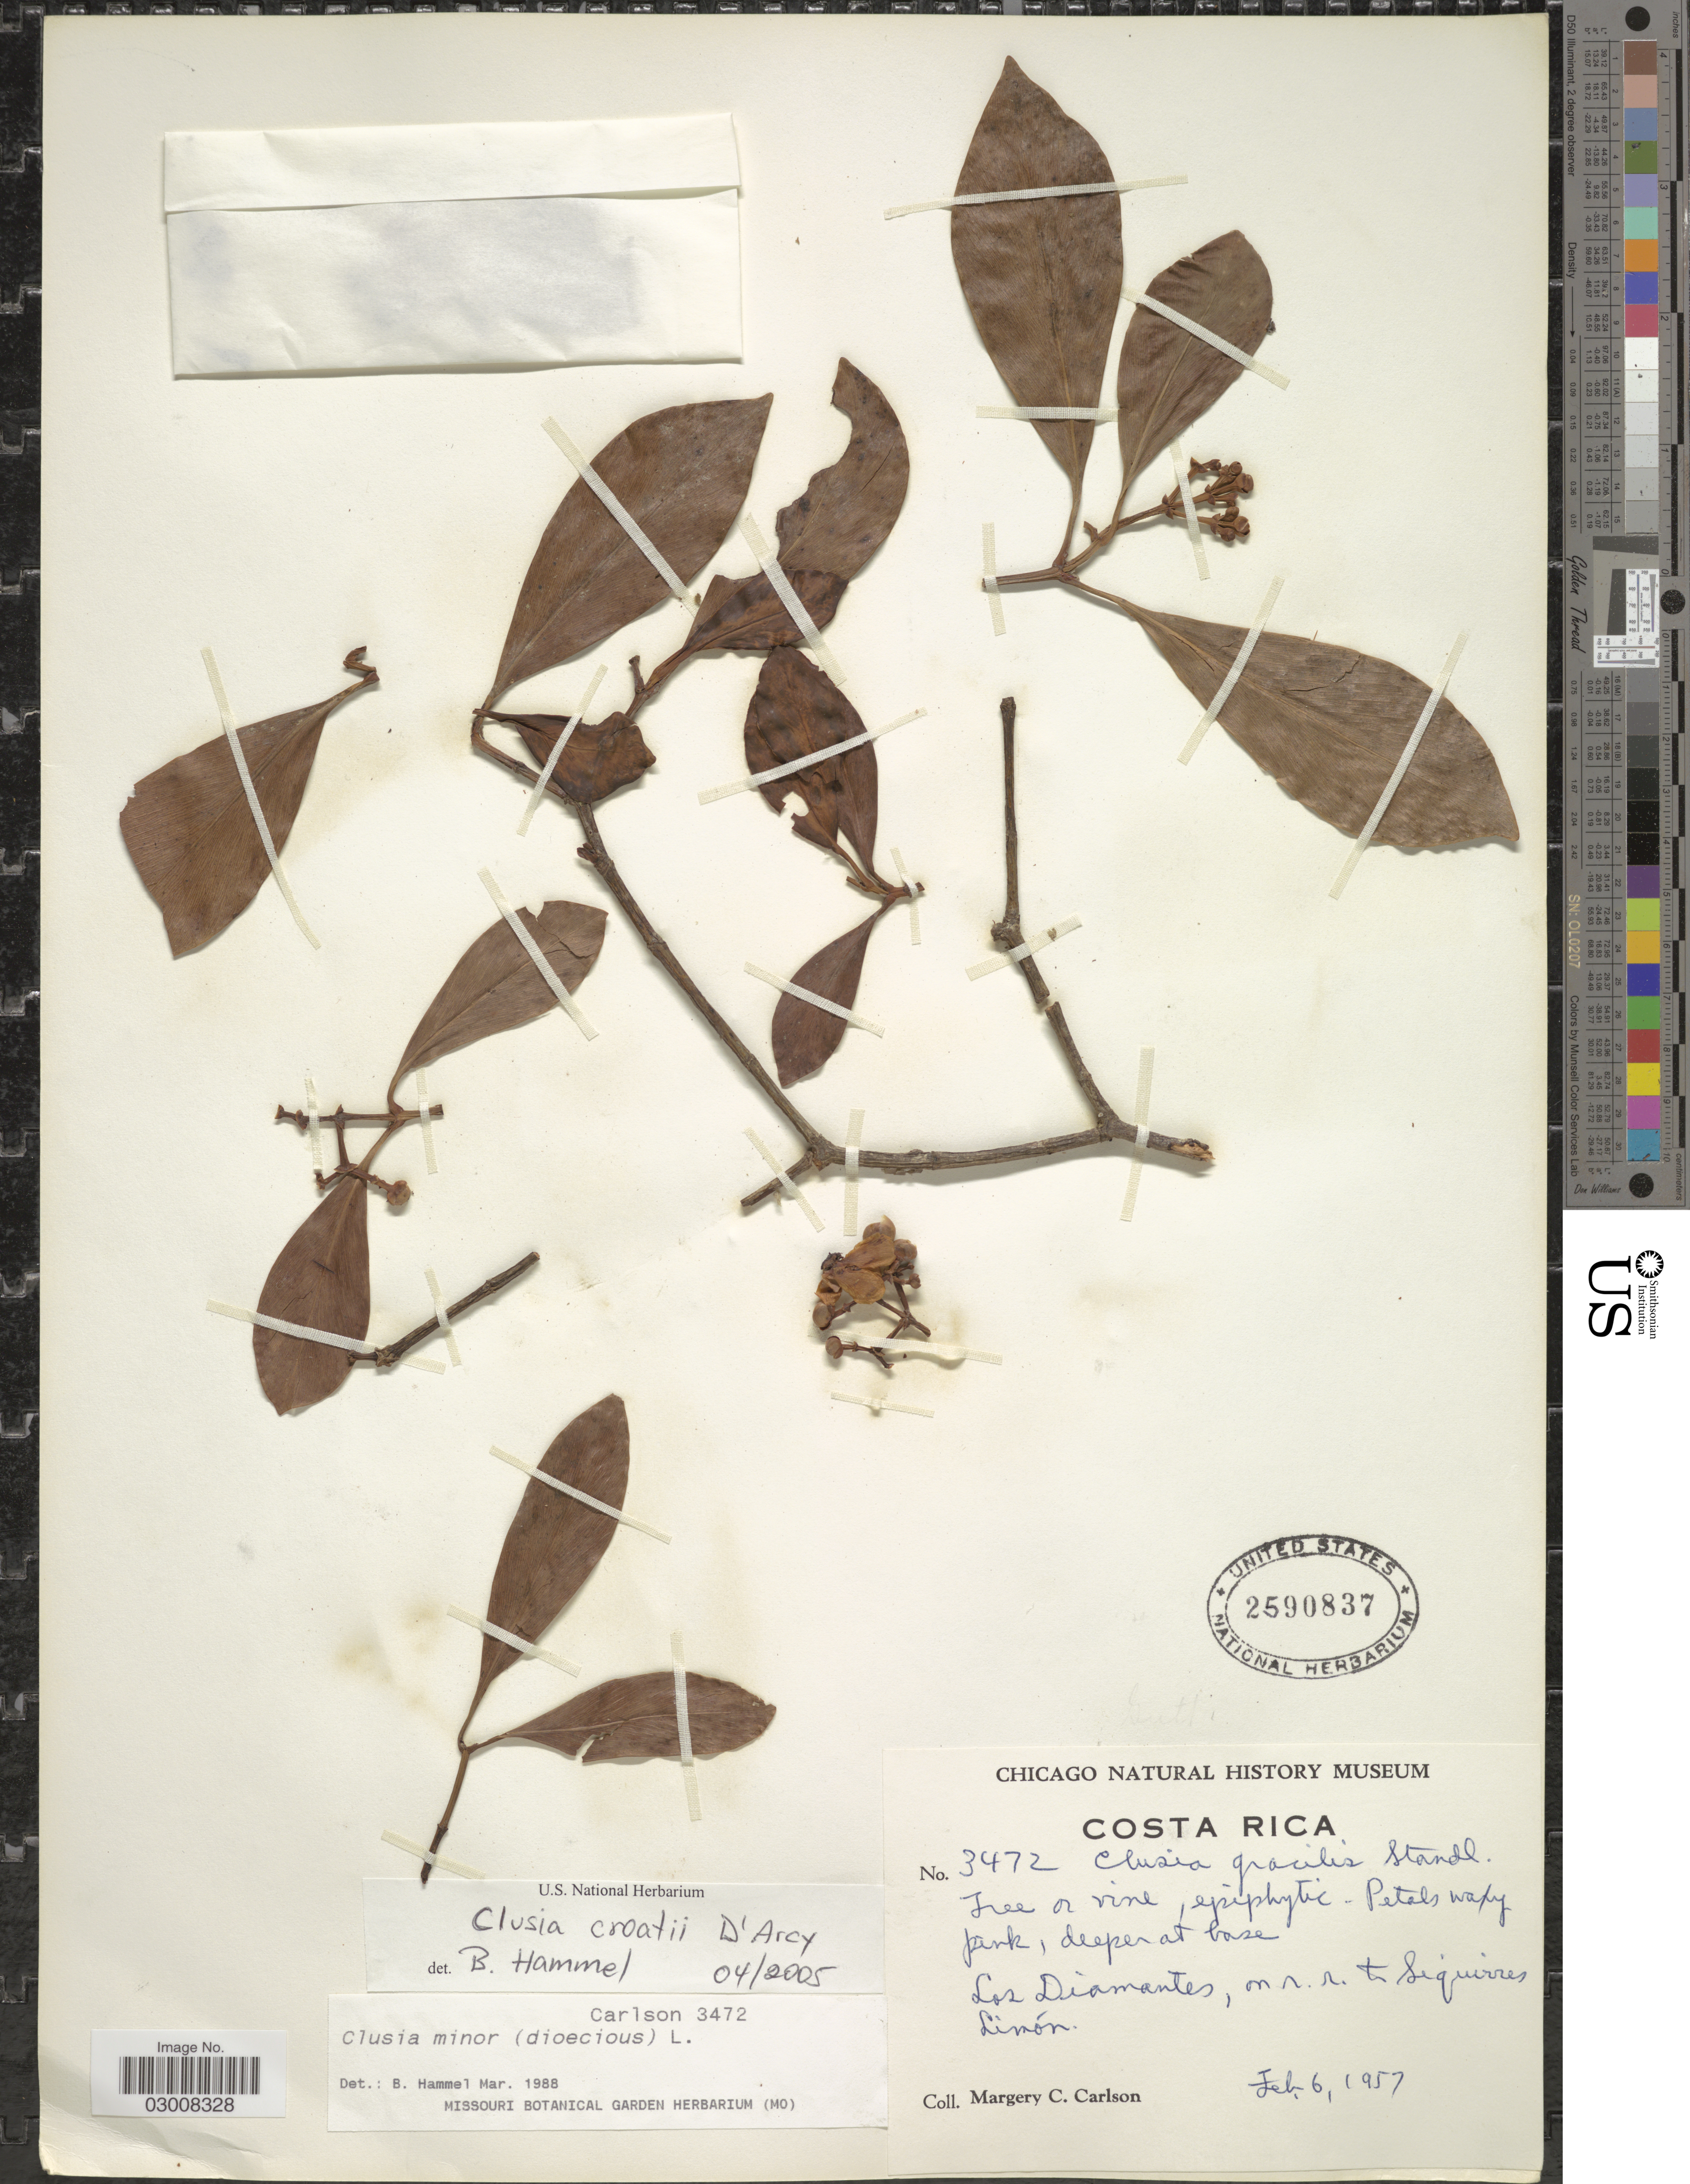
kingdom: Plantae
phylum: Tracheophyta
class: Magnoliopsida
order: Malpighiales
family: Clusiaceae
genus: Clusia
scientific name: Clusia croatii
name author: D'Arcy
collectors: M. C. Carlson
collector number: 3472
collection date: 1957-02-06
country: Costa Rica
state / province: Limón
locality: Los Diamantes, on r.r. to Siquirres.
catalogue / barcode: US 2590837